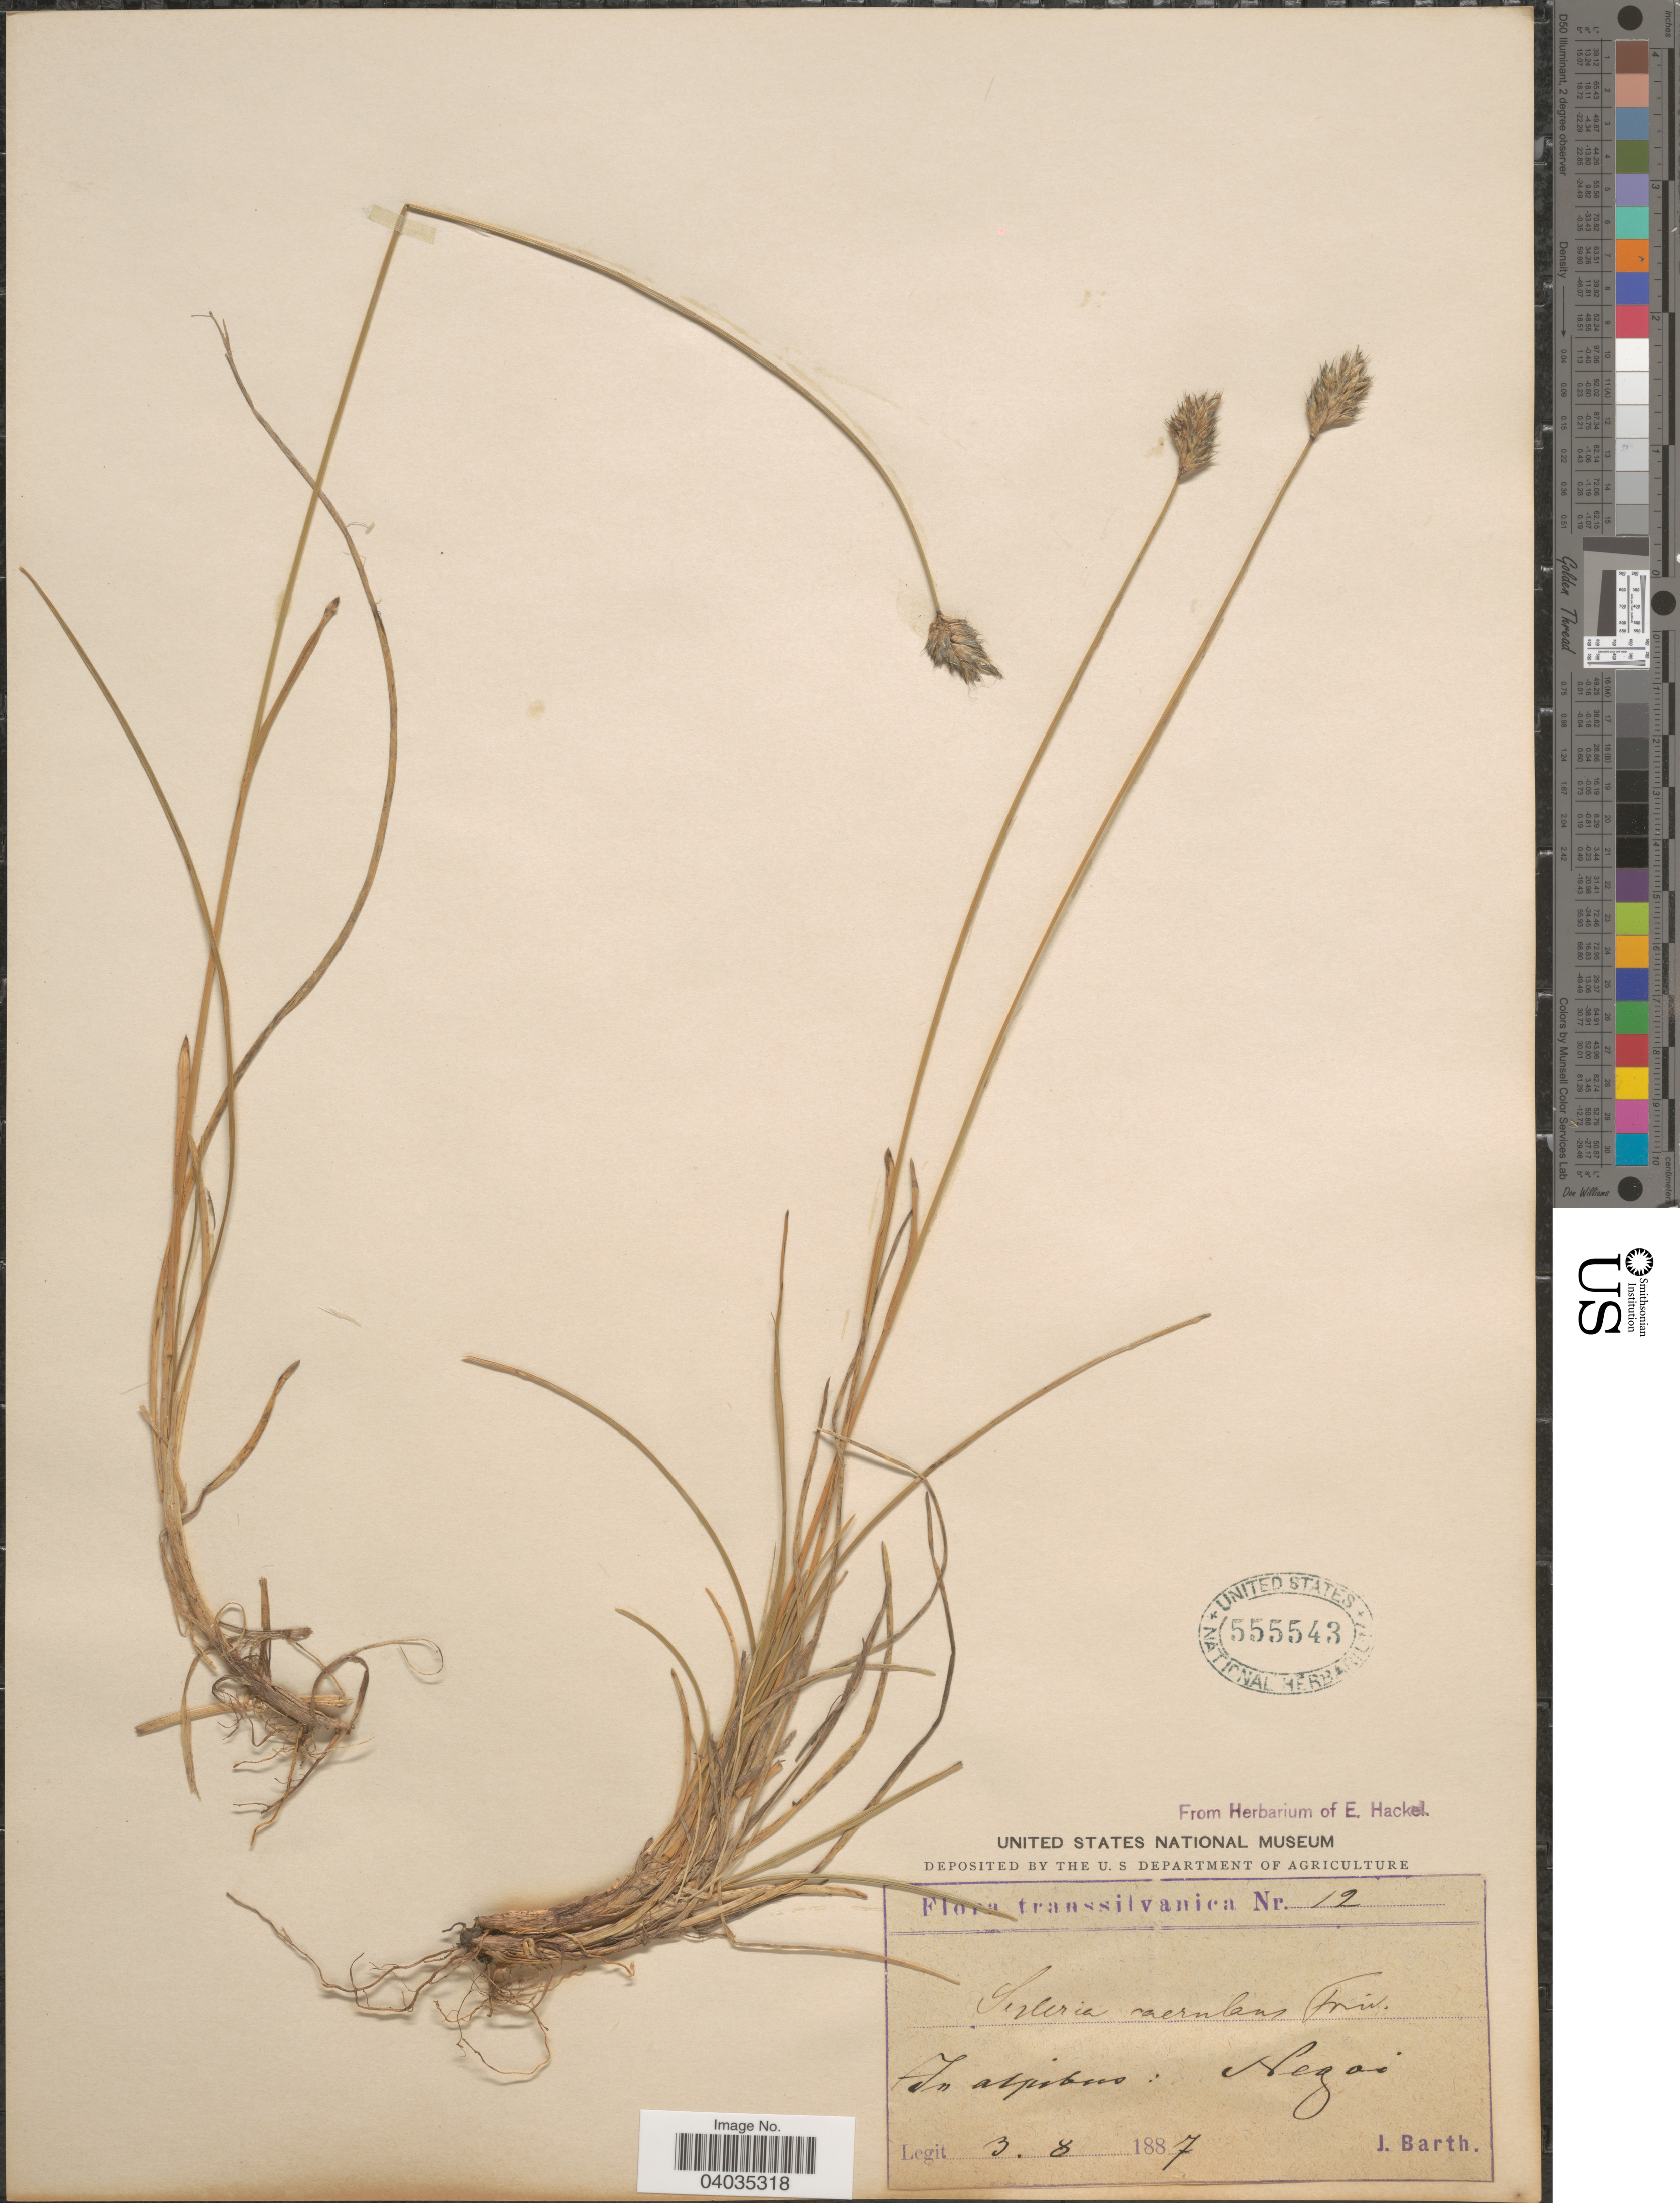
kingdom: Plantae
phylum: Tracheophyta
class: Liliopsida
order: Poales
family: Poaceae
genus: Sesleria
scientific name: Sesleria coerulans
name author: Friv.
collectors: J. Barth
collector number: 12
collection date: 1887-08-03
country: Romania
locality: Transsilvanica. In alpibus: Negoi.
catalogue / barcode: US 555543